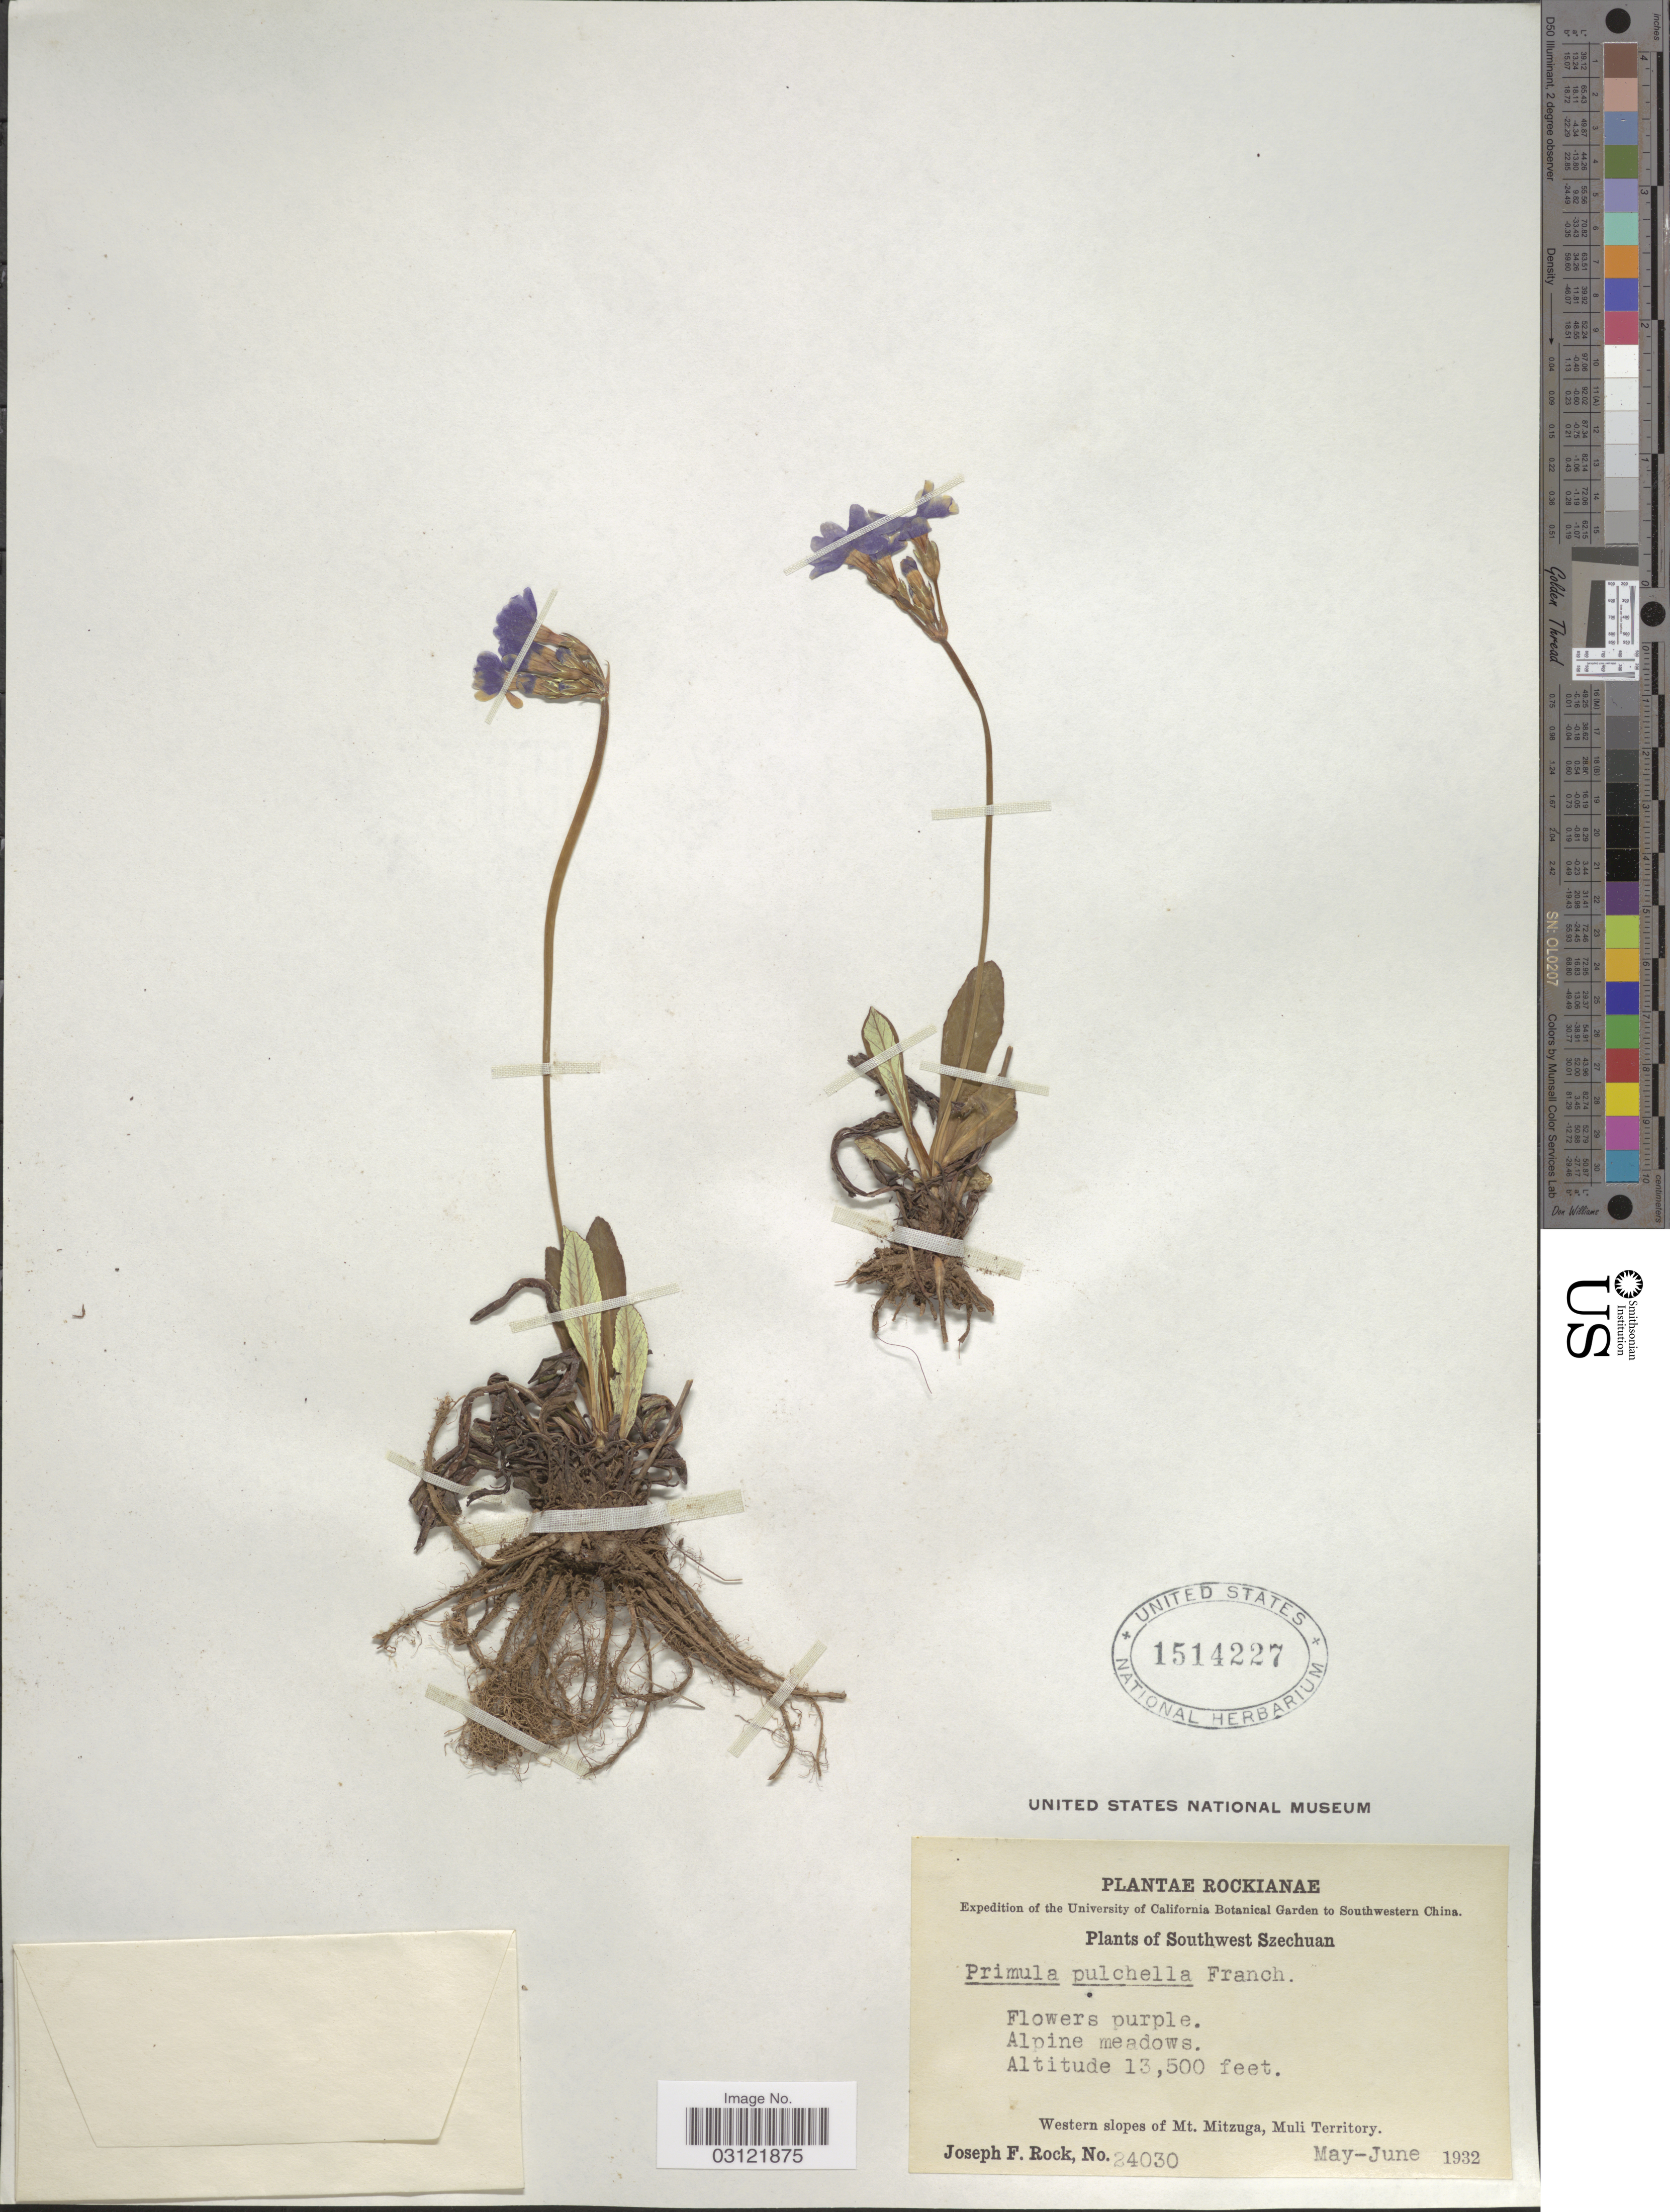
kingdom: Plantae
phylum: Tracheophyta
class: Magnoliopsida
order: Ericales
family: Primulaceae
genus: Primula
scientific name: Primula pulchella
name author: Franch.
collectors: J. F. Rock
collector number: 24030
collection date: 1932-05/1932-06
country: China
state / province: Sichuan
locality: Southwestern China. Southwest Szechuan. Alpine meadows. Western slopes of Mt. Mitzuga, Muli Territory.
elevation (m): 4115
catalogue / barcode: US 1514227